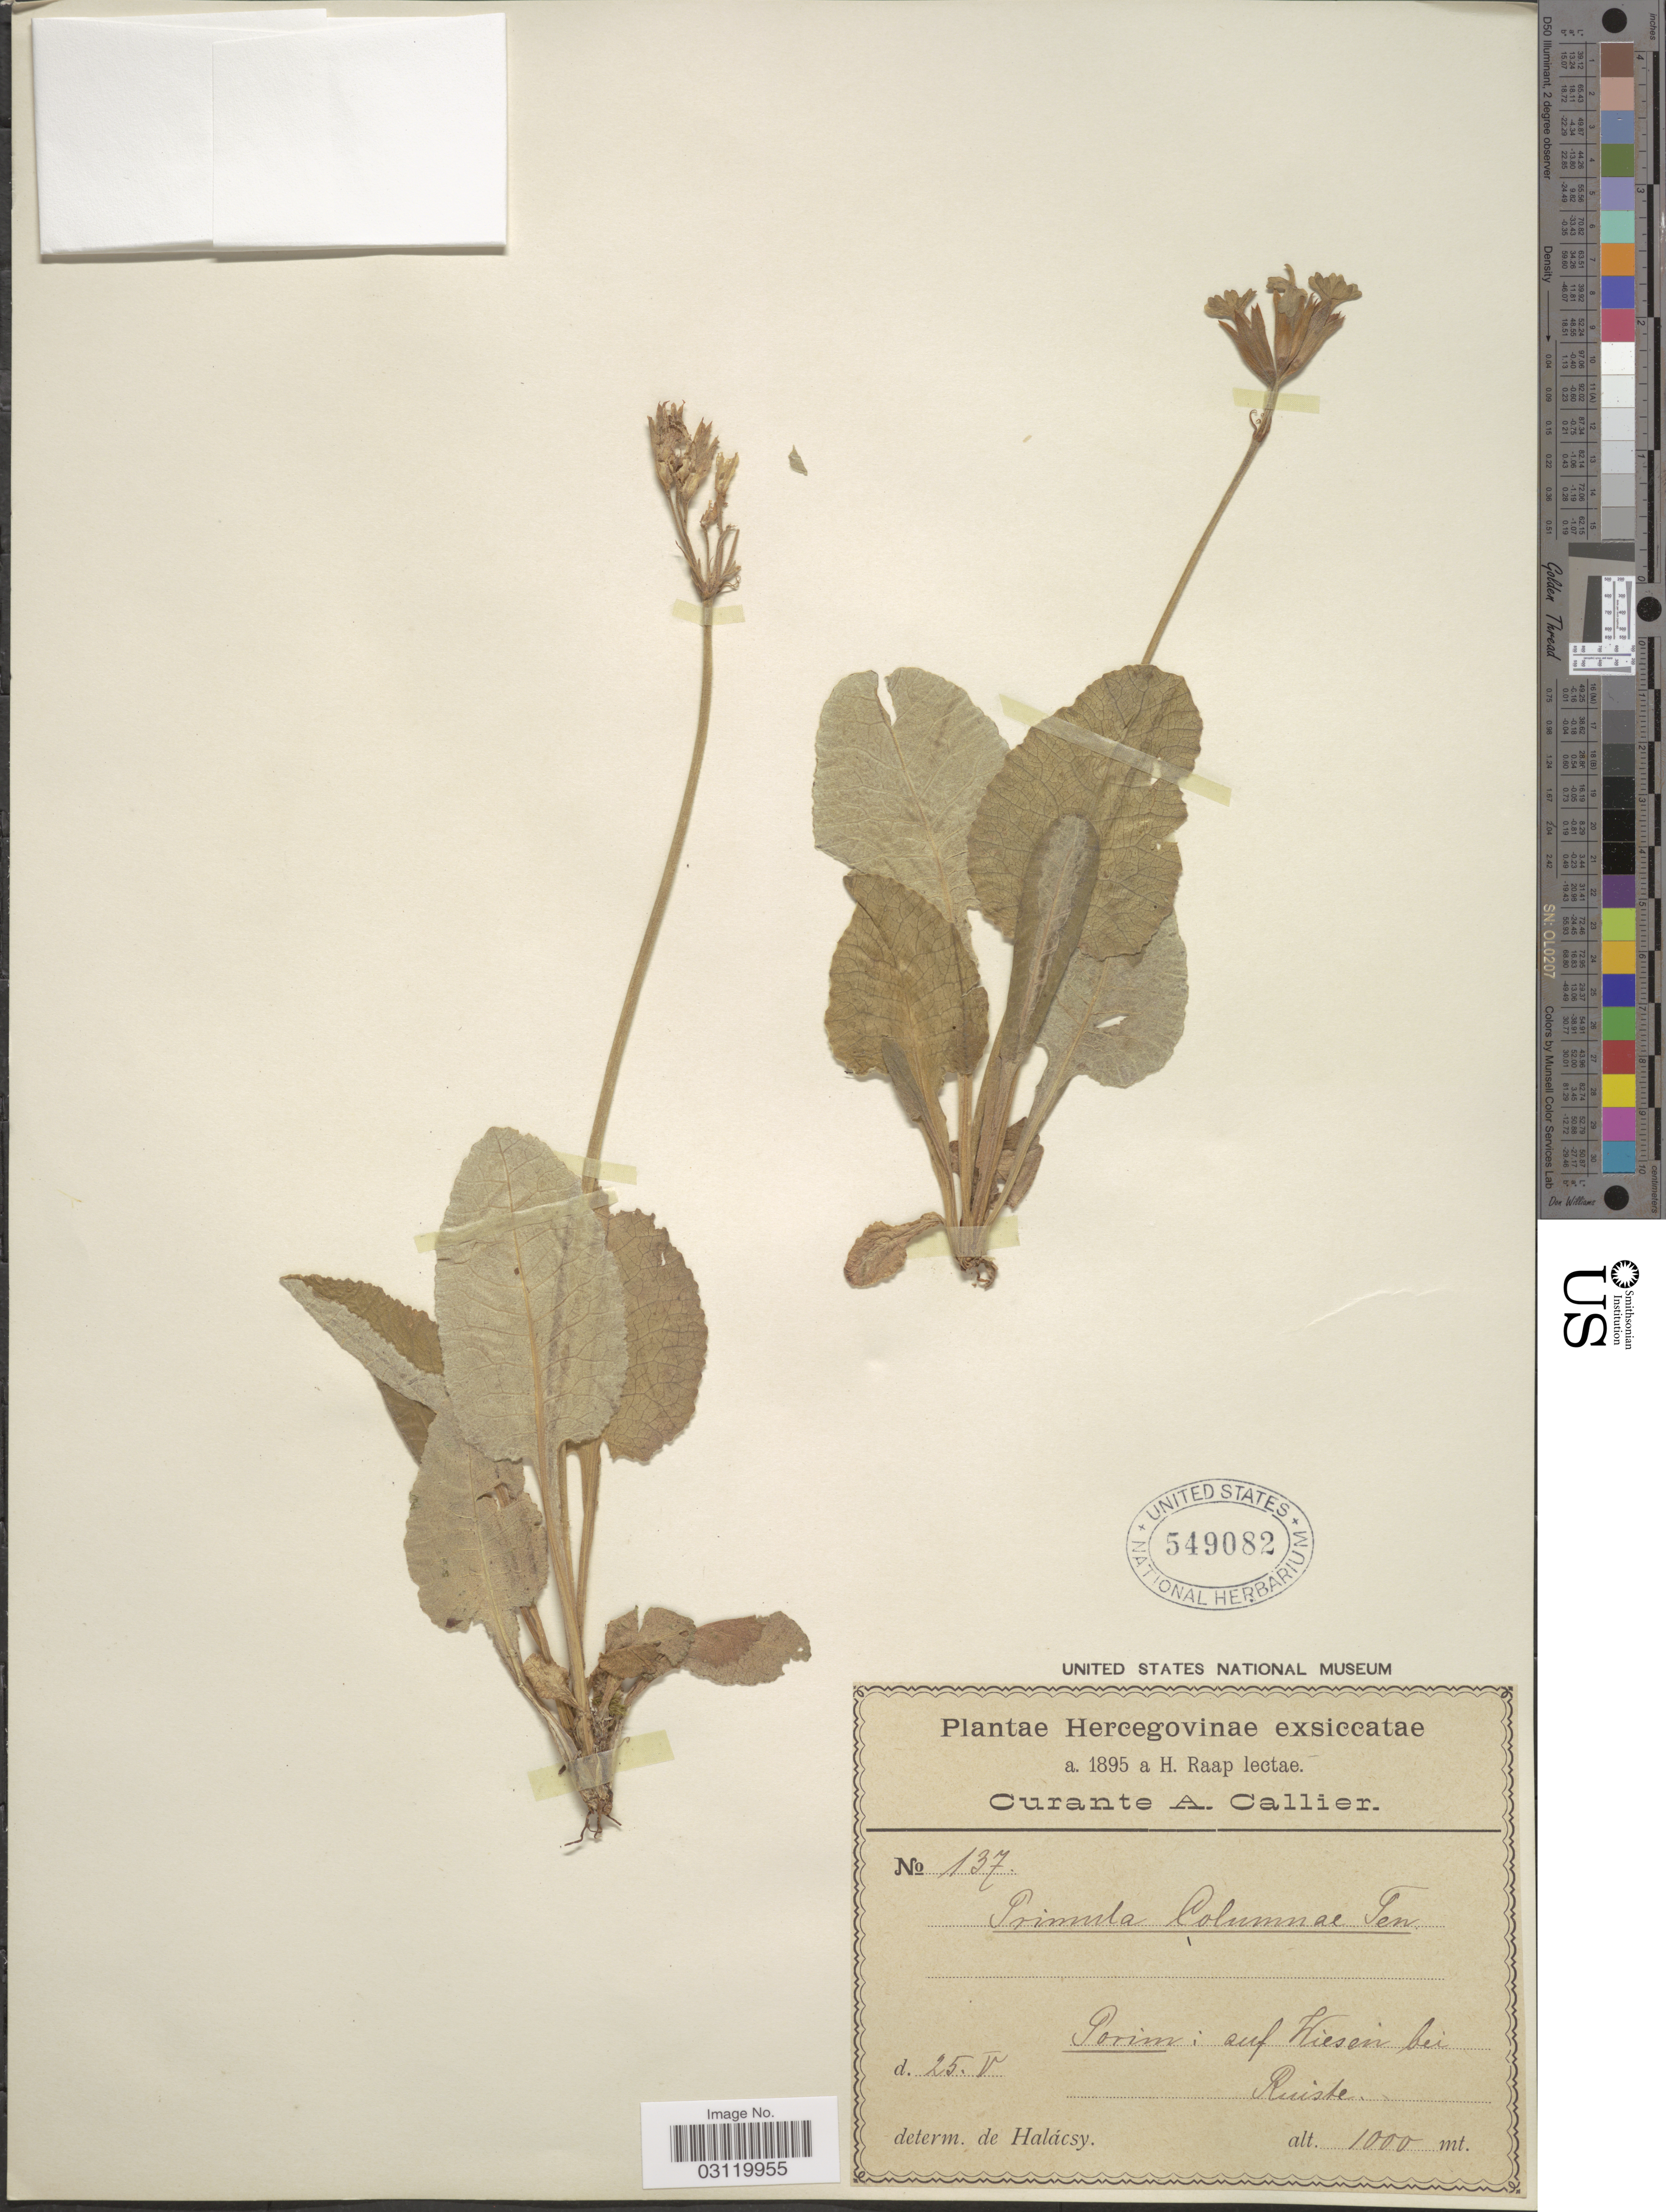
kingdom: Plantae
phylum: Tracheophyta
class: Magnoliopsida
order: Ericales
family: Primulaceae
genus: Primula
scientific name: Primula columnae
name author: Ten.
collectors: H. Raap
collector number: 137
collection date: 1895-05-25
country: Bosnia and Herzegovina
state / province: Federation of B&H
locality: Hercegovinae. Porim: auf Hiesen bei Ruiste.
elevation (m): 1000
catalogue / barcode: US 549082